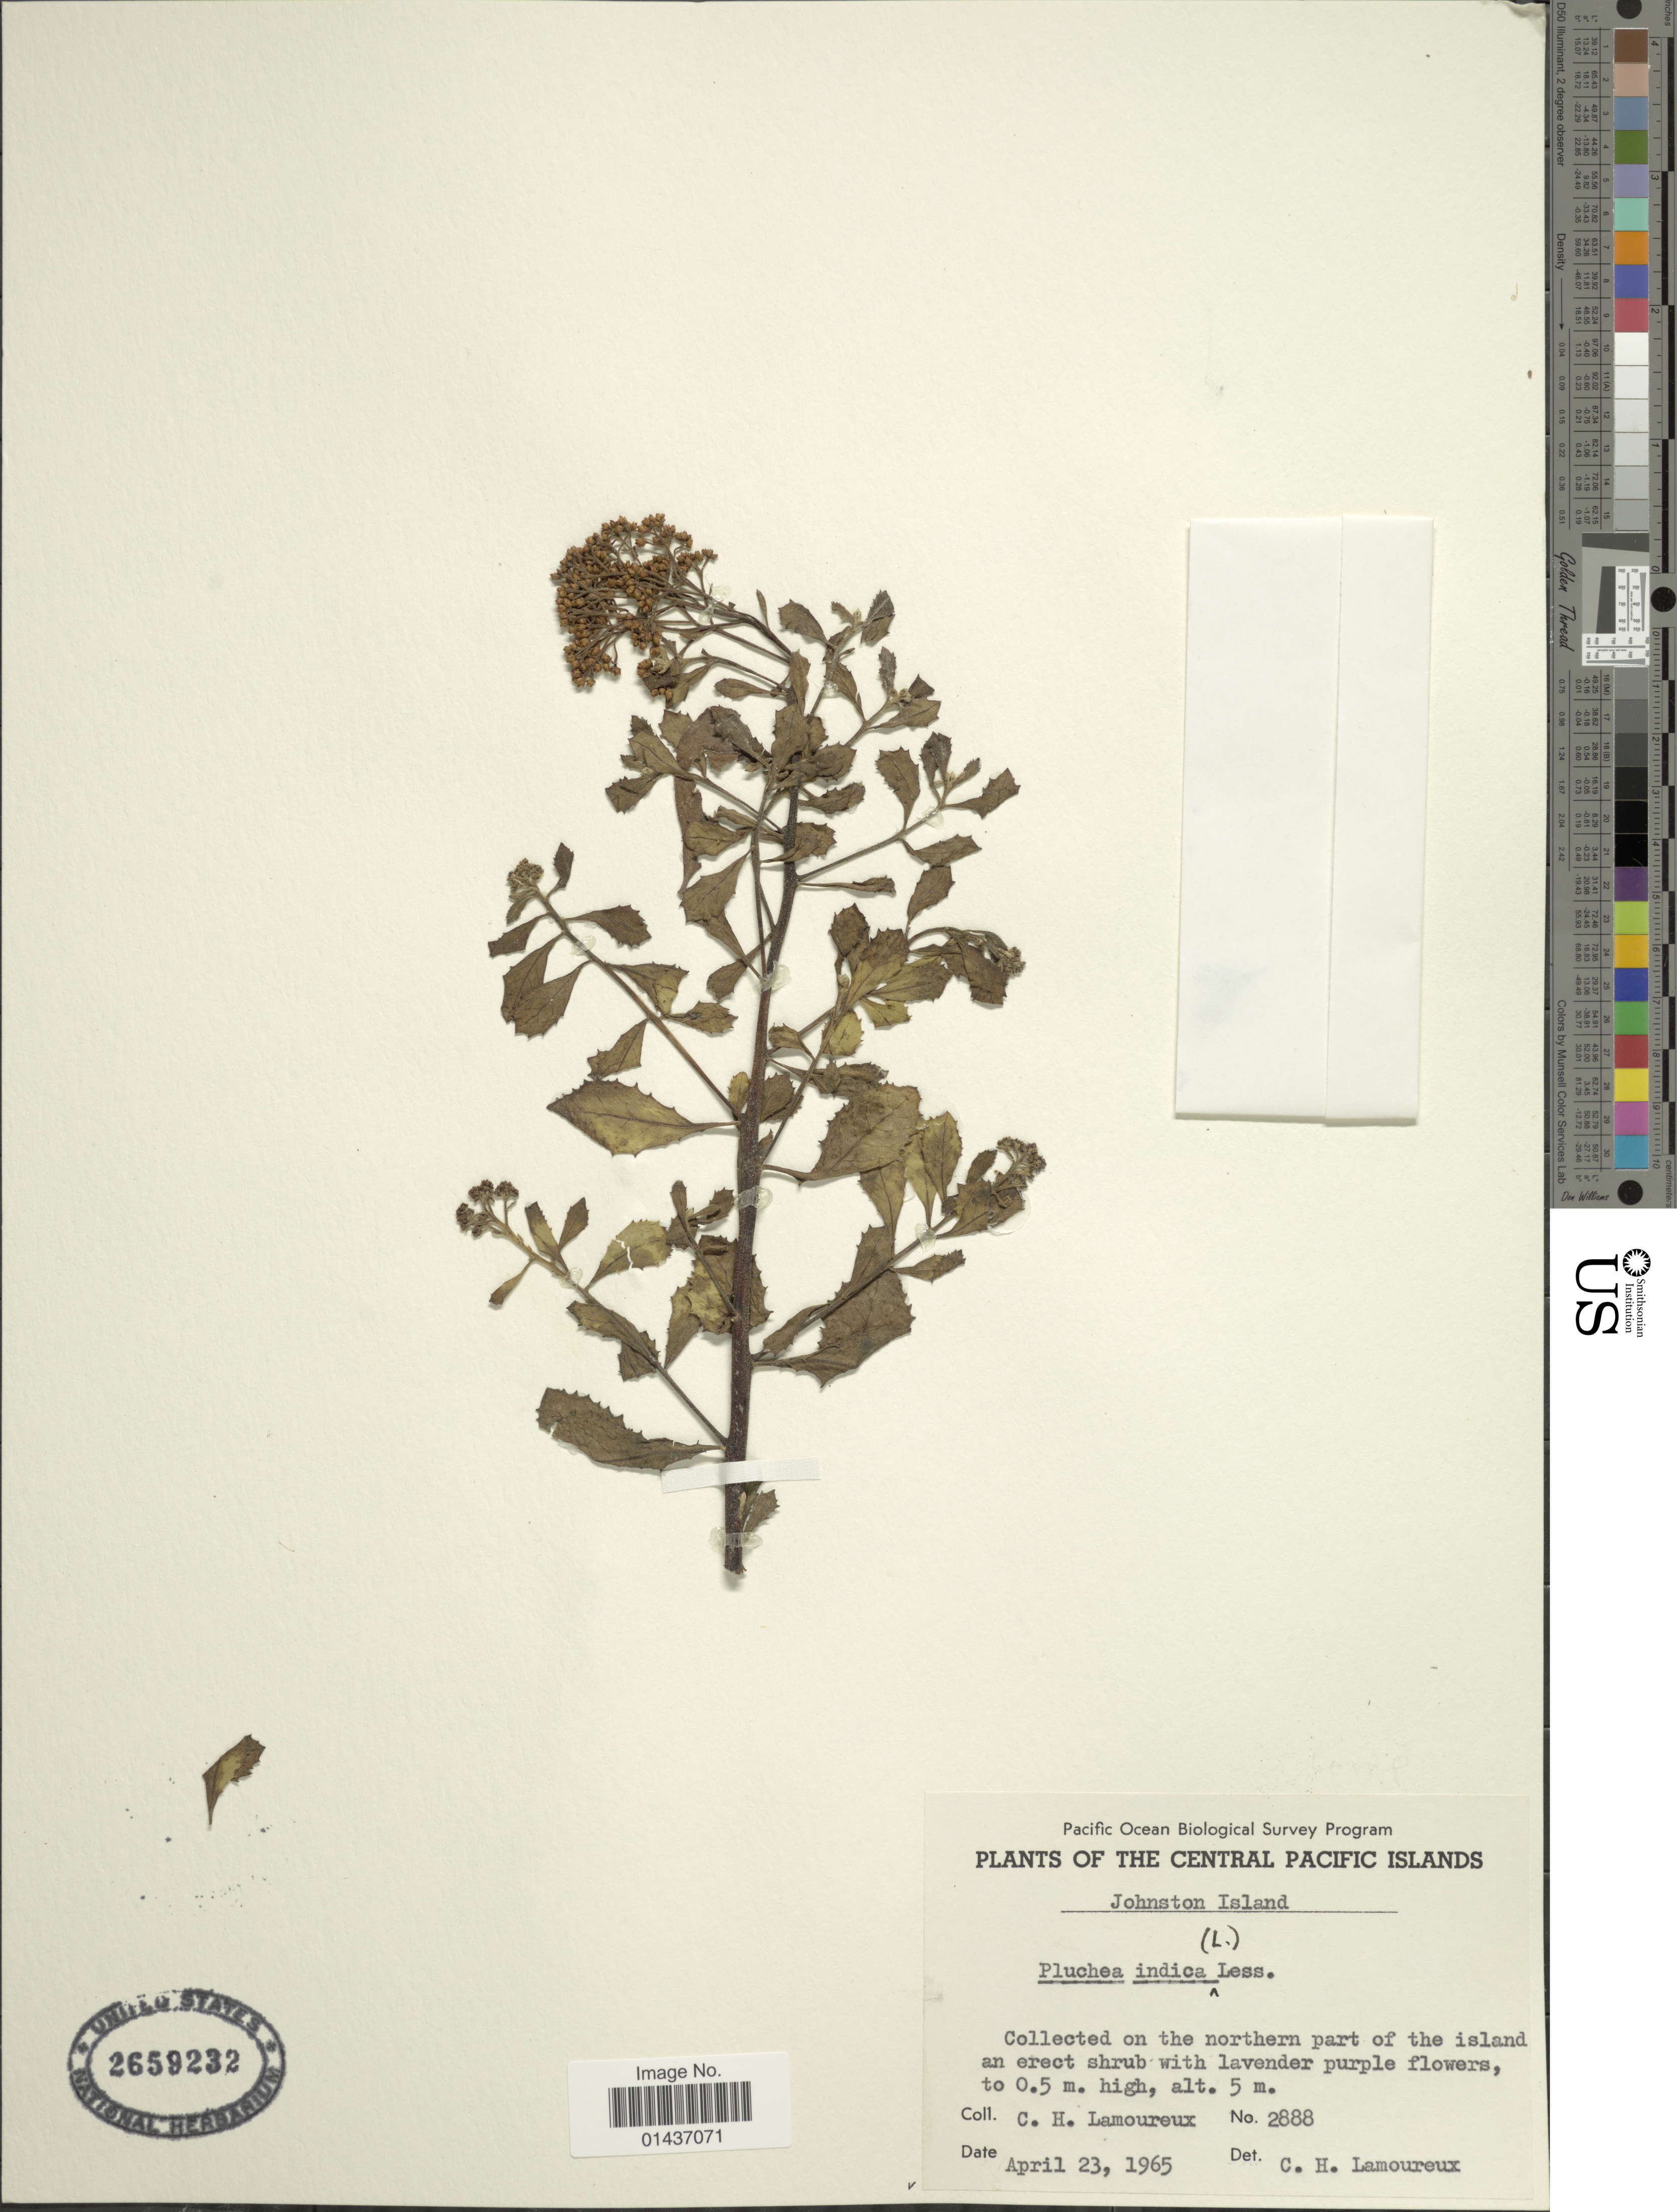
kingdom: Plantae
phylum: Tracheophyta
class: Magnoliopsida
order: Asterales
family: Asteraceae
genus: Pluchea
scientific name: Pluchea indica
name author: (L.) Less.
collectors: C. H. Lamoureux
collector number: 2888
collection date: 1965-04-23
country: U.S. Administered Pacific Islands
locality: The Central Pacific Islands, Johnston Island, On the northern part of the island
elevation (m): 5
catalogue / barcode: US 2659232